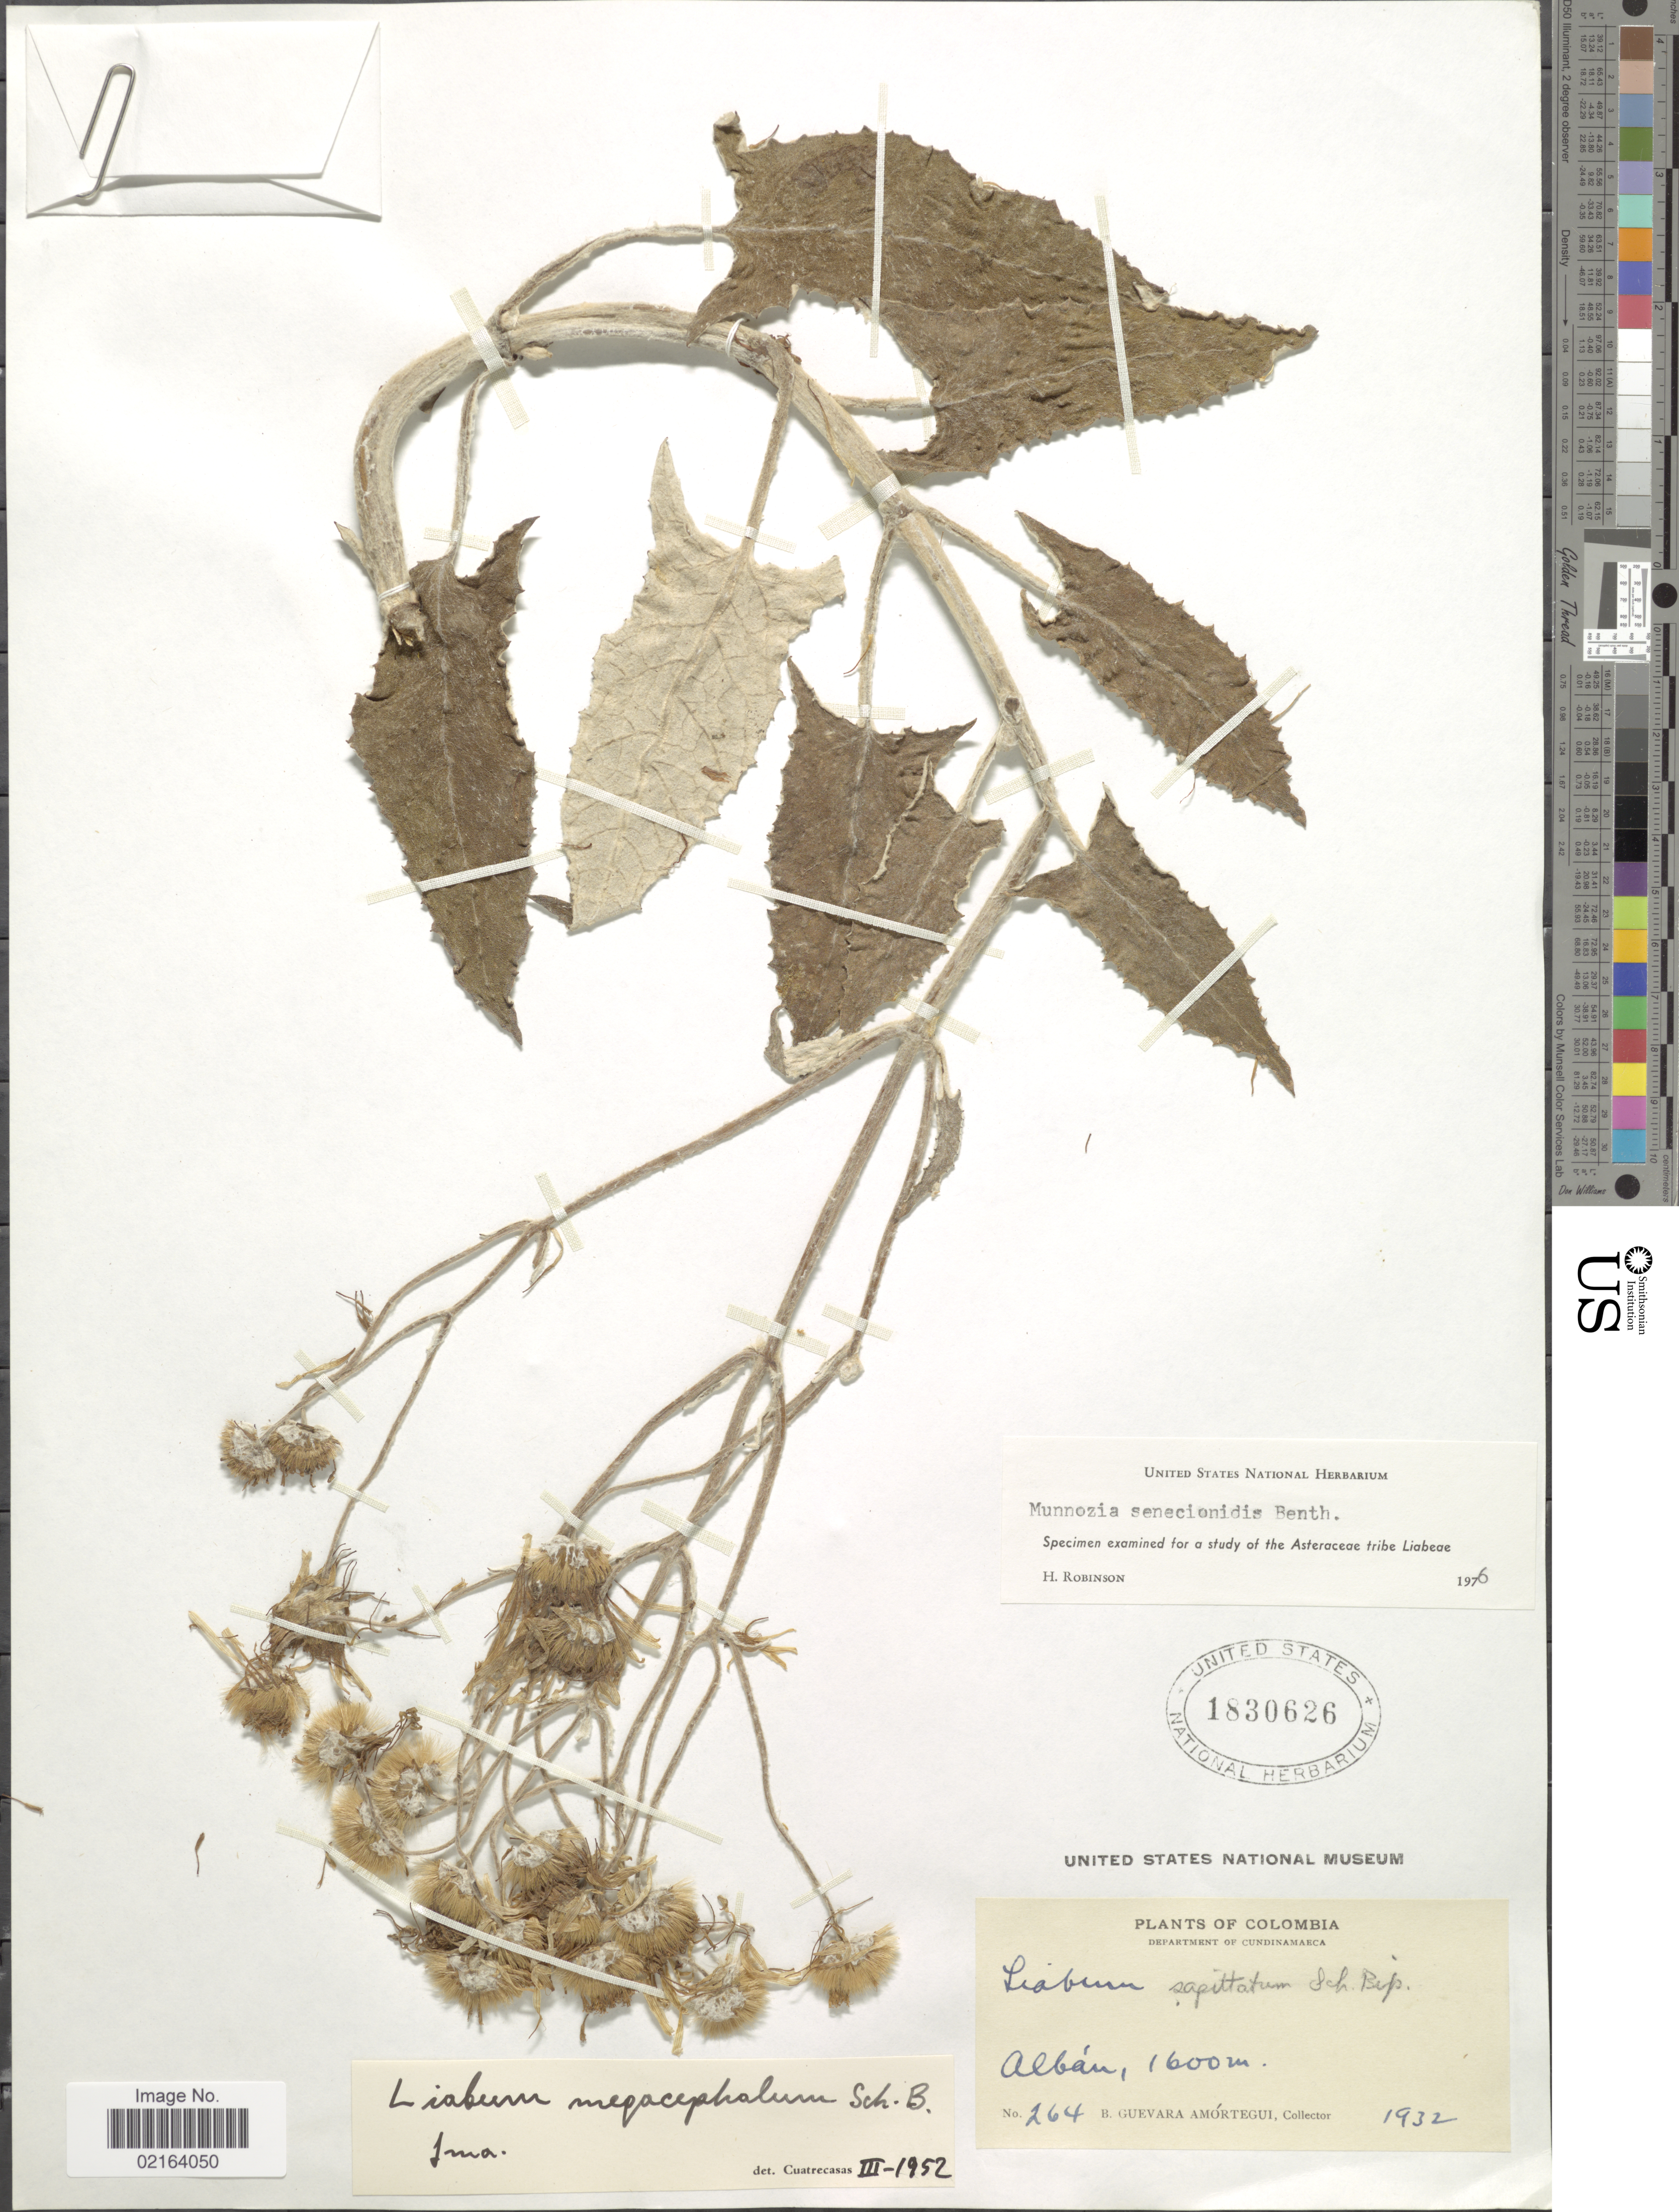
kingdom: Plantae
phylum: Tracheophyta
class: Magnoliopsida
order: Asterales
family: Asteraceae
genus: Munnozia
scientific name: Munnozia senecionidis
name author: Benth.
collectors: B. Guevara Amortegui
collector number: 264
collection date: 1932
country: Colombia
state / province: Cundinamarca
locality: Department of Cundinamarca, Alban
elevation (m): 1600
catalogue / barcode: US 1830626